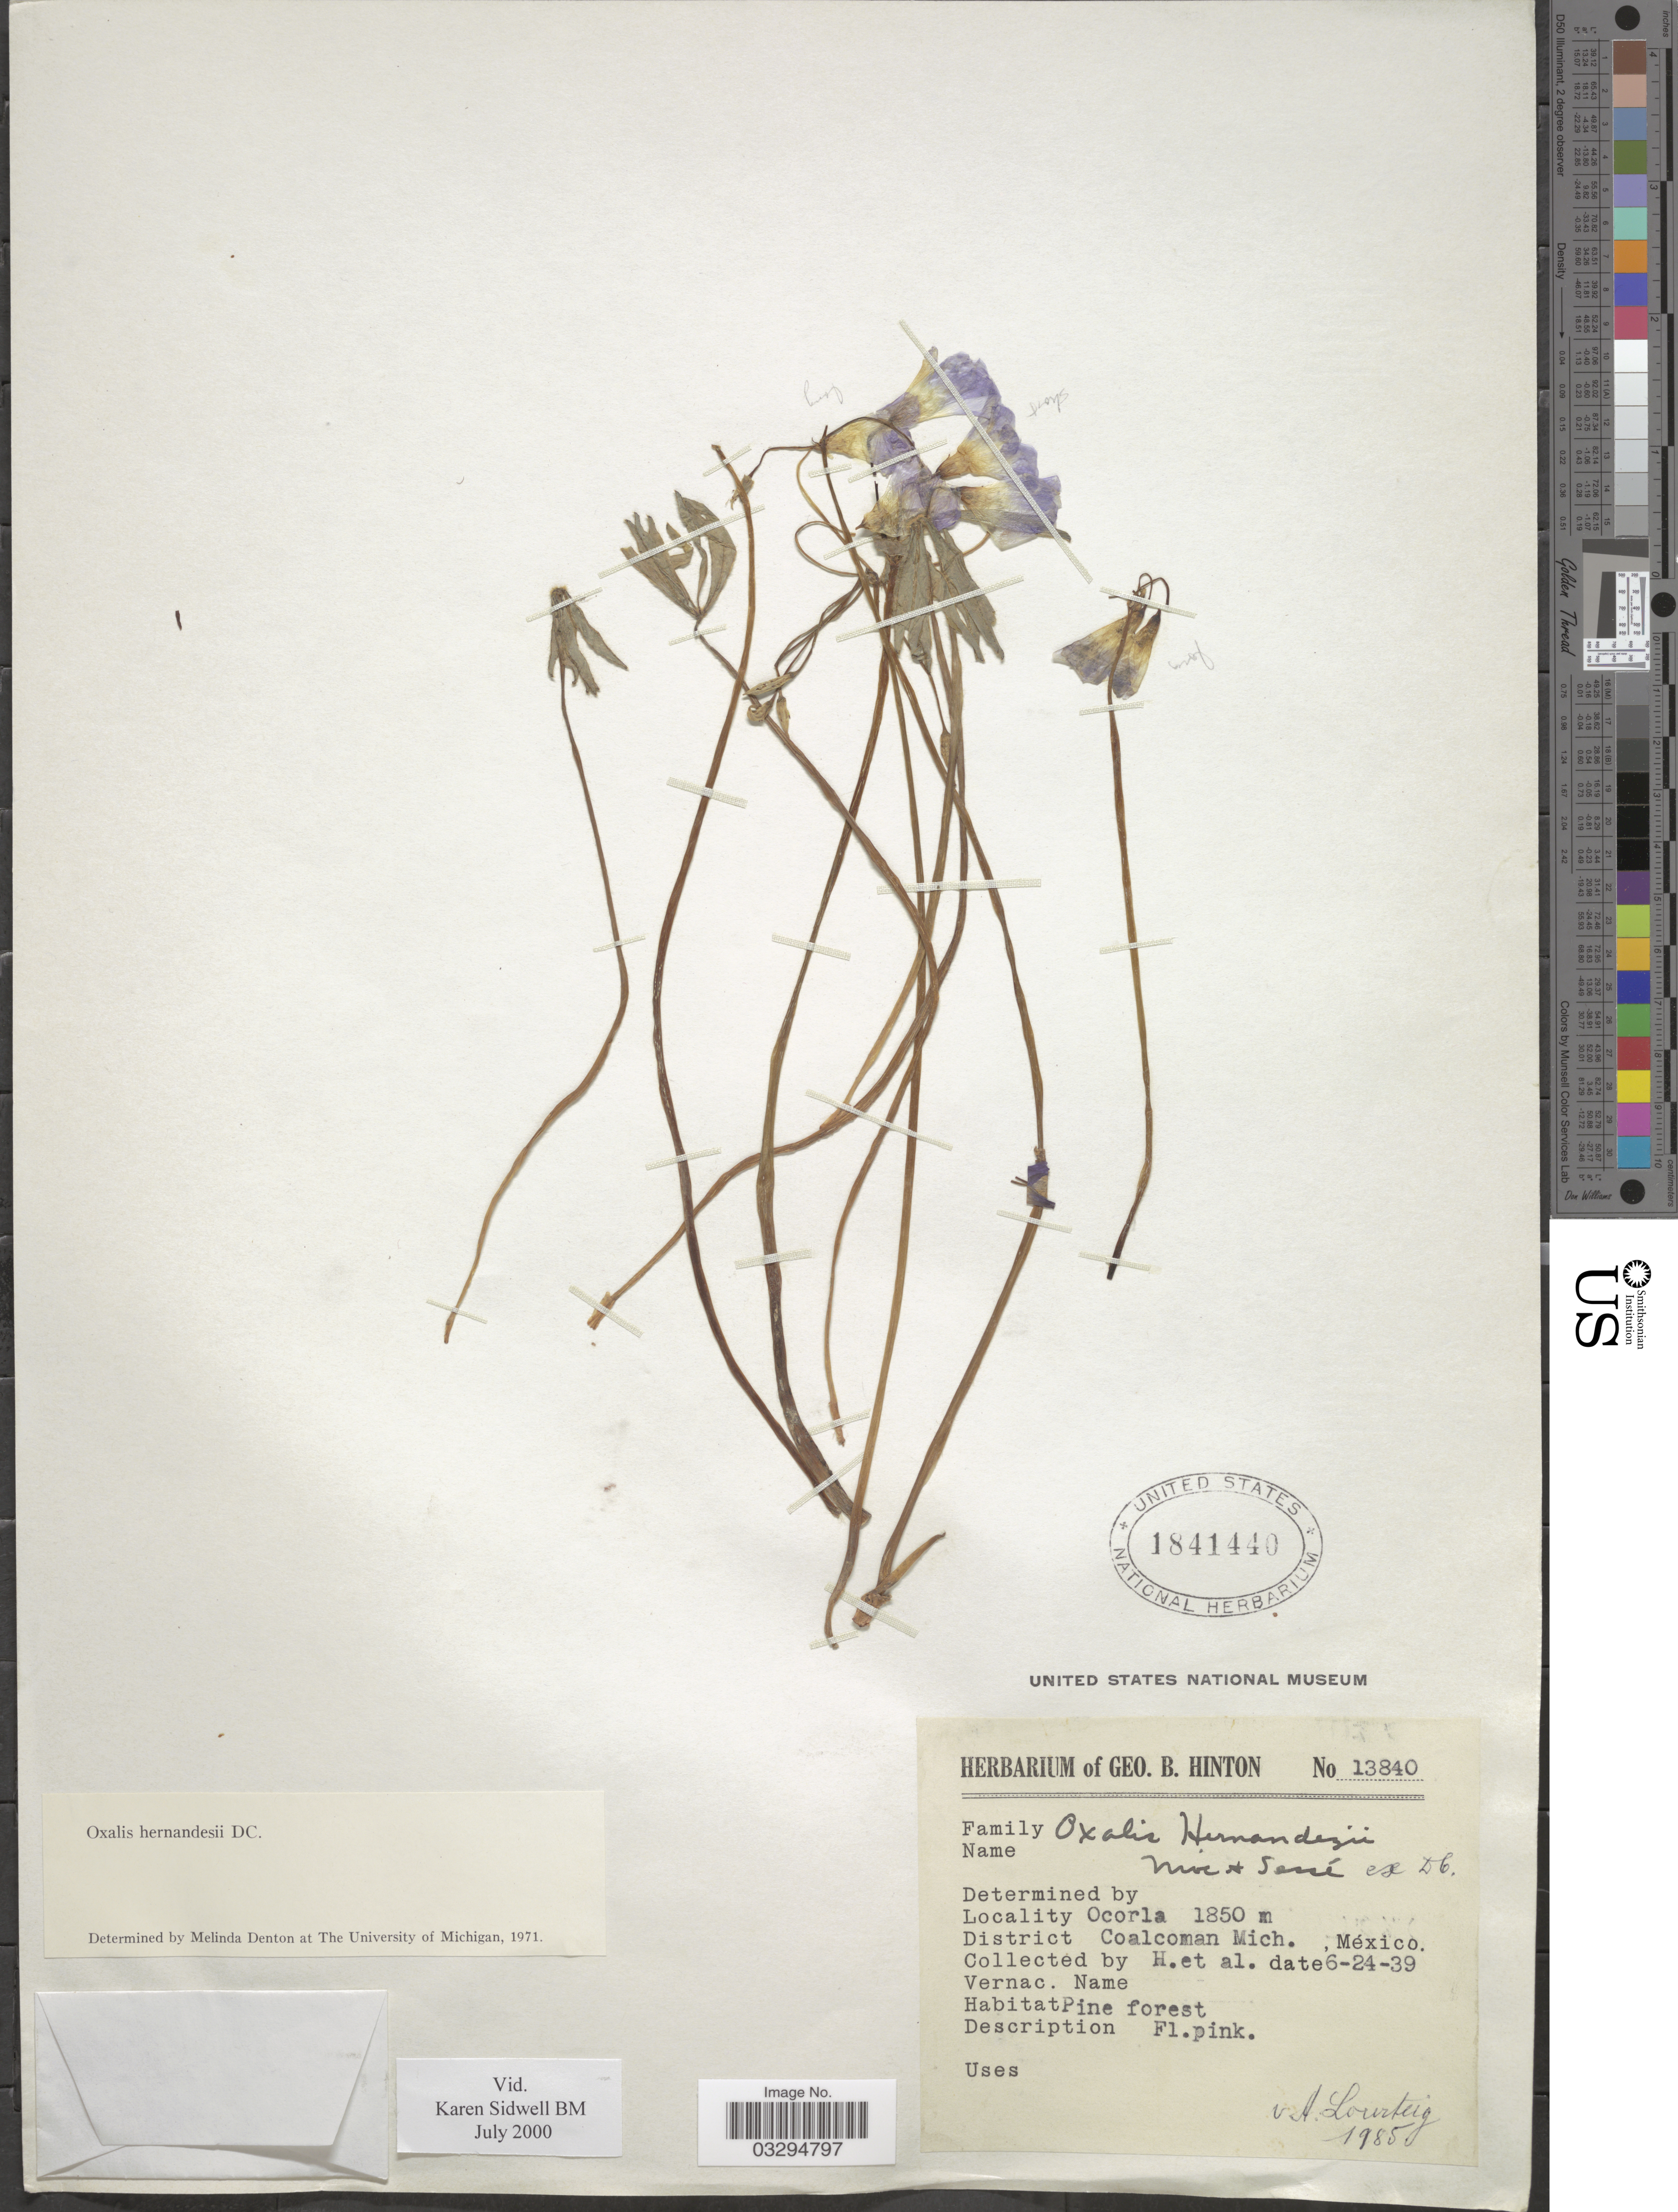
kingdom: Plantae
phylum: Tracheophyta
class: Magnoliopsida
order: Oxalidales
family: Oxalidaceae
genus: Oxalis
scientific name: Oxalis hernandezii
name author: Moc. & Sessé ex DC.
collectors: G. B. Hinton & et al.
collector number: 13840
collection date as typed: Transcribed d/m/y: 24/6/39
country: Mexico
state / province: Michoacán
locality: Ocorla, District Coalcoman.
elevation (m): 1850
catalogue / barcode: US 1841440